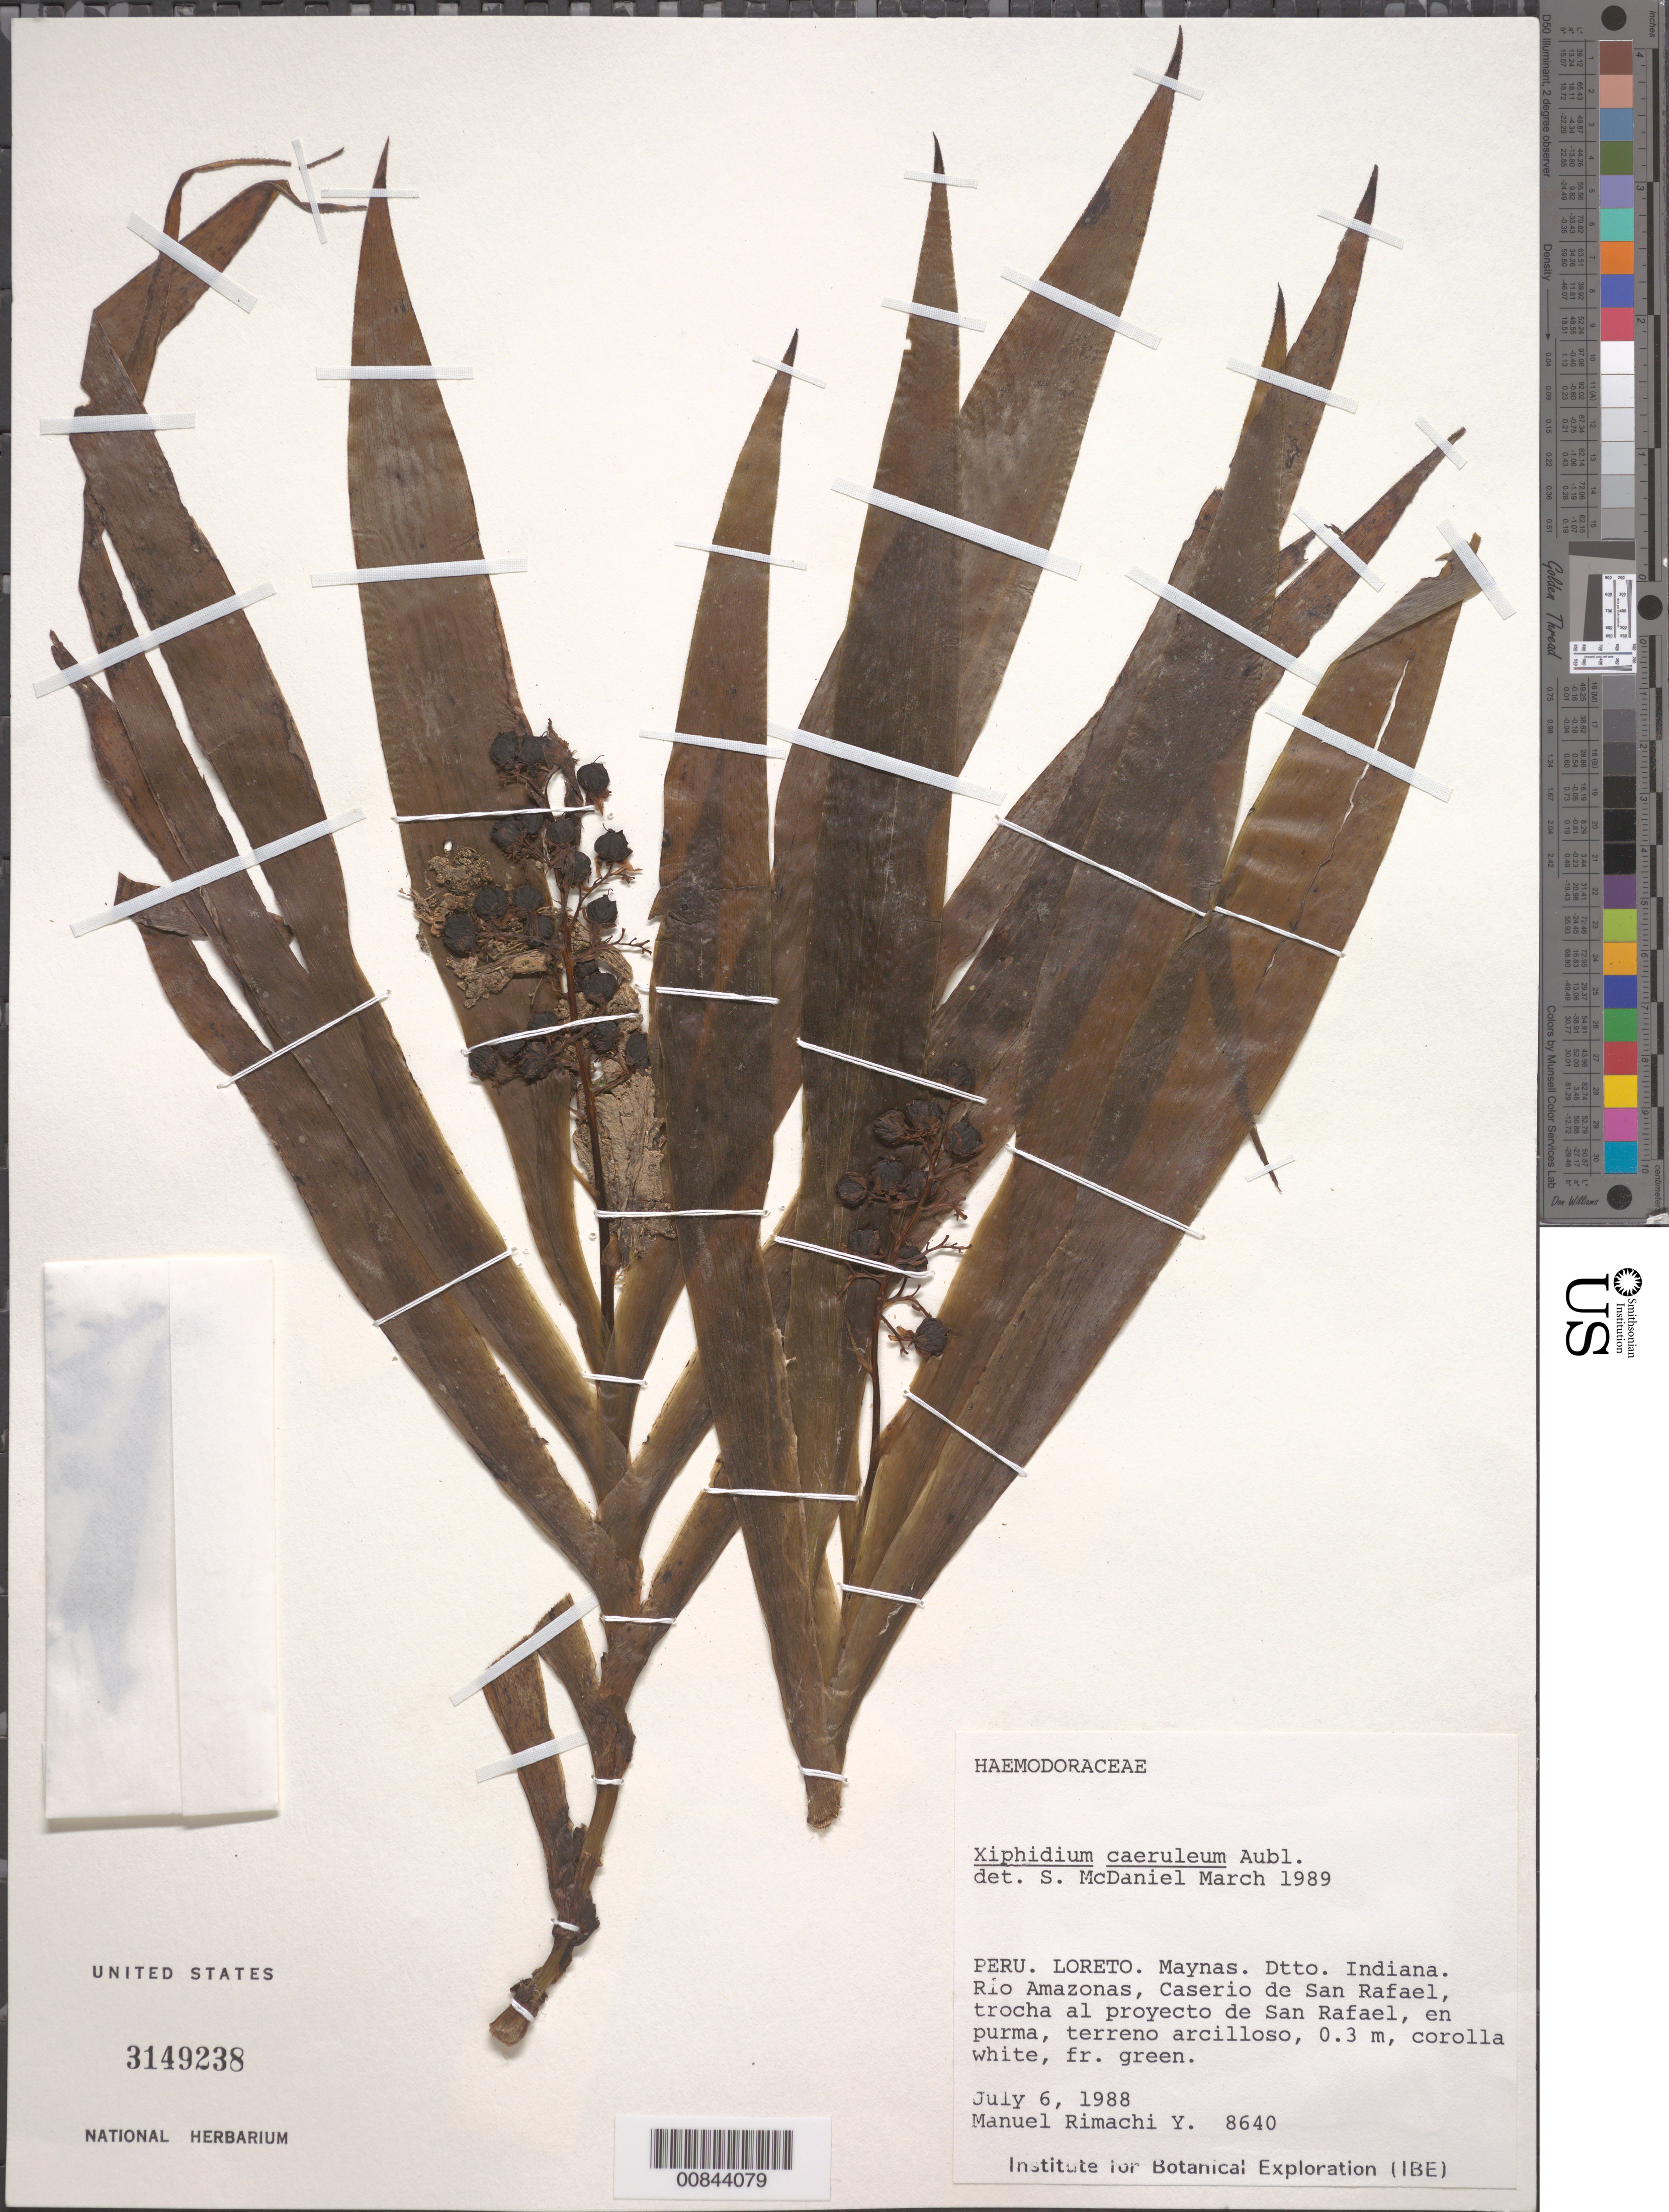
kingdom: Plantae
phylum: Tracheophyta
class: Liliopsida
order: Commelinales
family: Haemodoraceae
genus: Xiphidium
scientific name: Xiphidium caeruleum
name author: Aubl.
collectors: M. Rimachi Y.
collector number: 8640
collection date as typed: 06 Jul 1988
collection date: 1988-07-06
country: Peru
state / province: Loreto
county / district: Maynas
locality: Dtto Indiana, Rio Amazonas, Caserio de San Rafael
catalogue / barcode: US 3149238